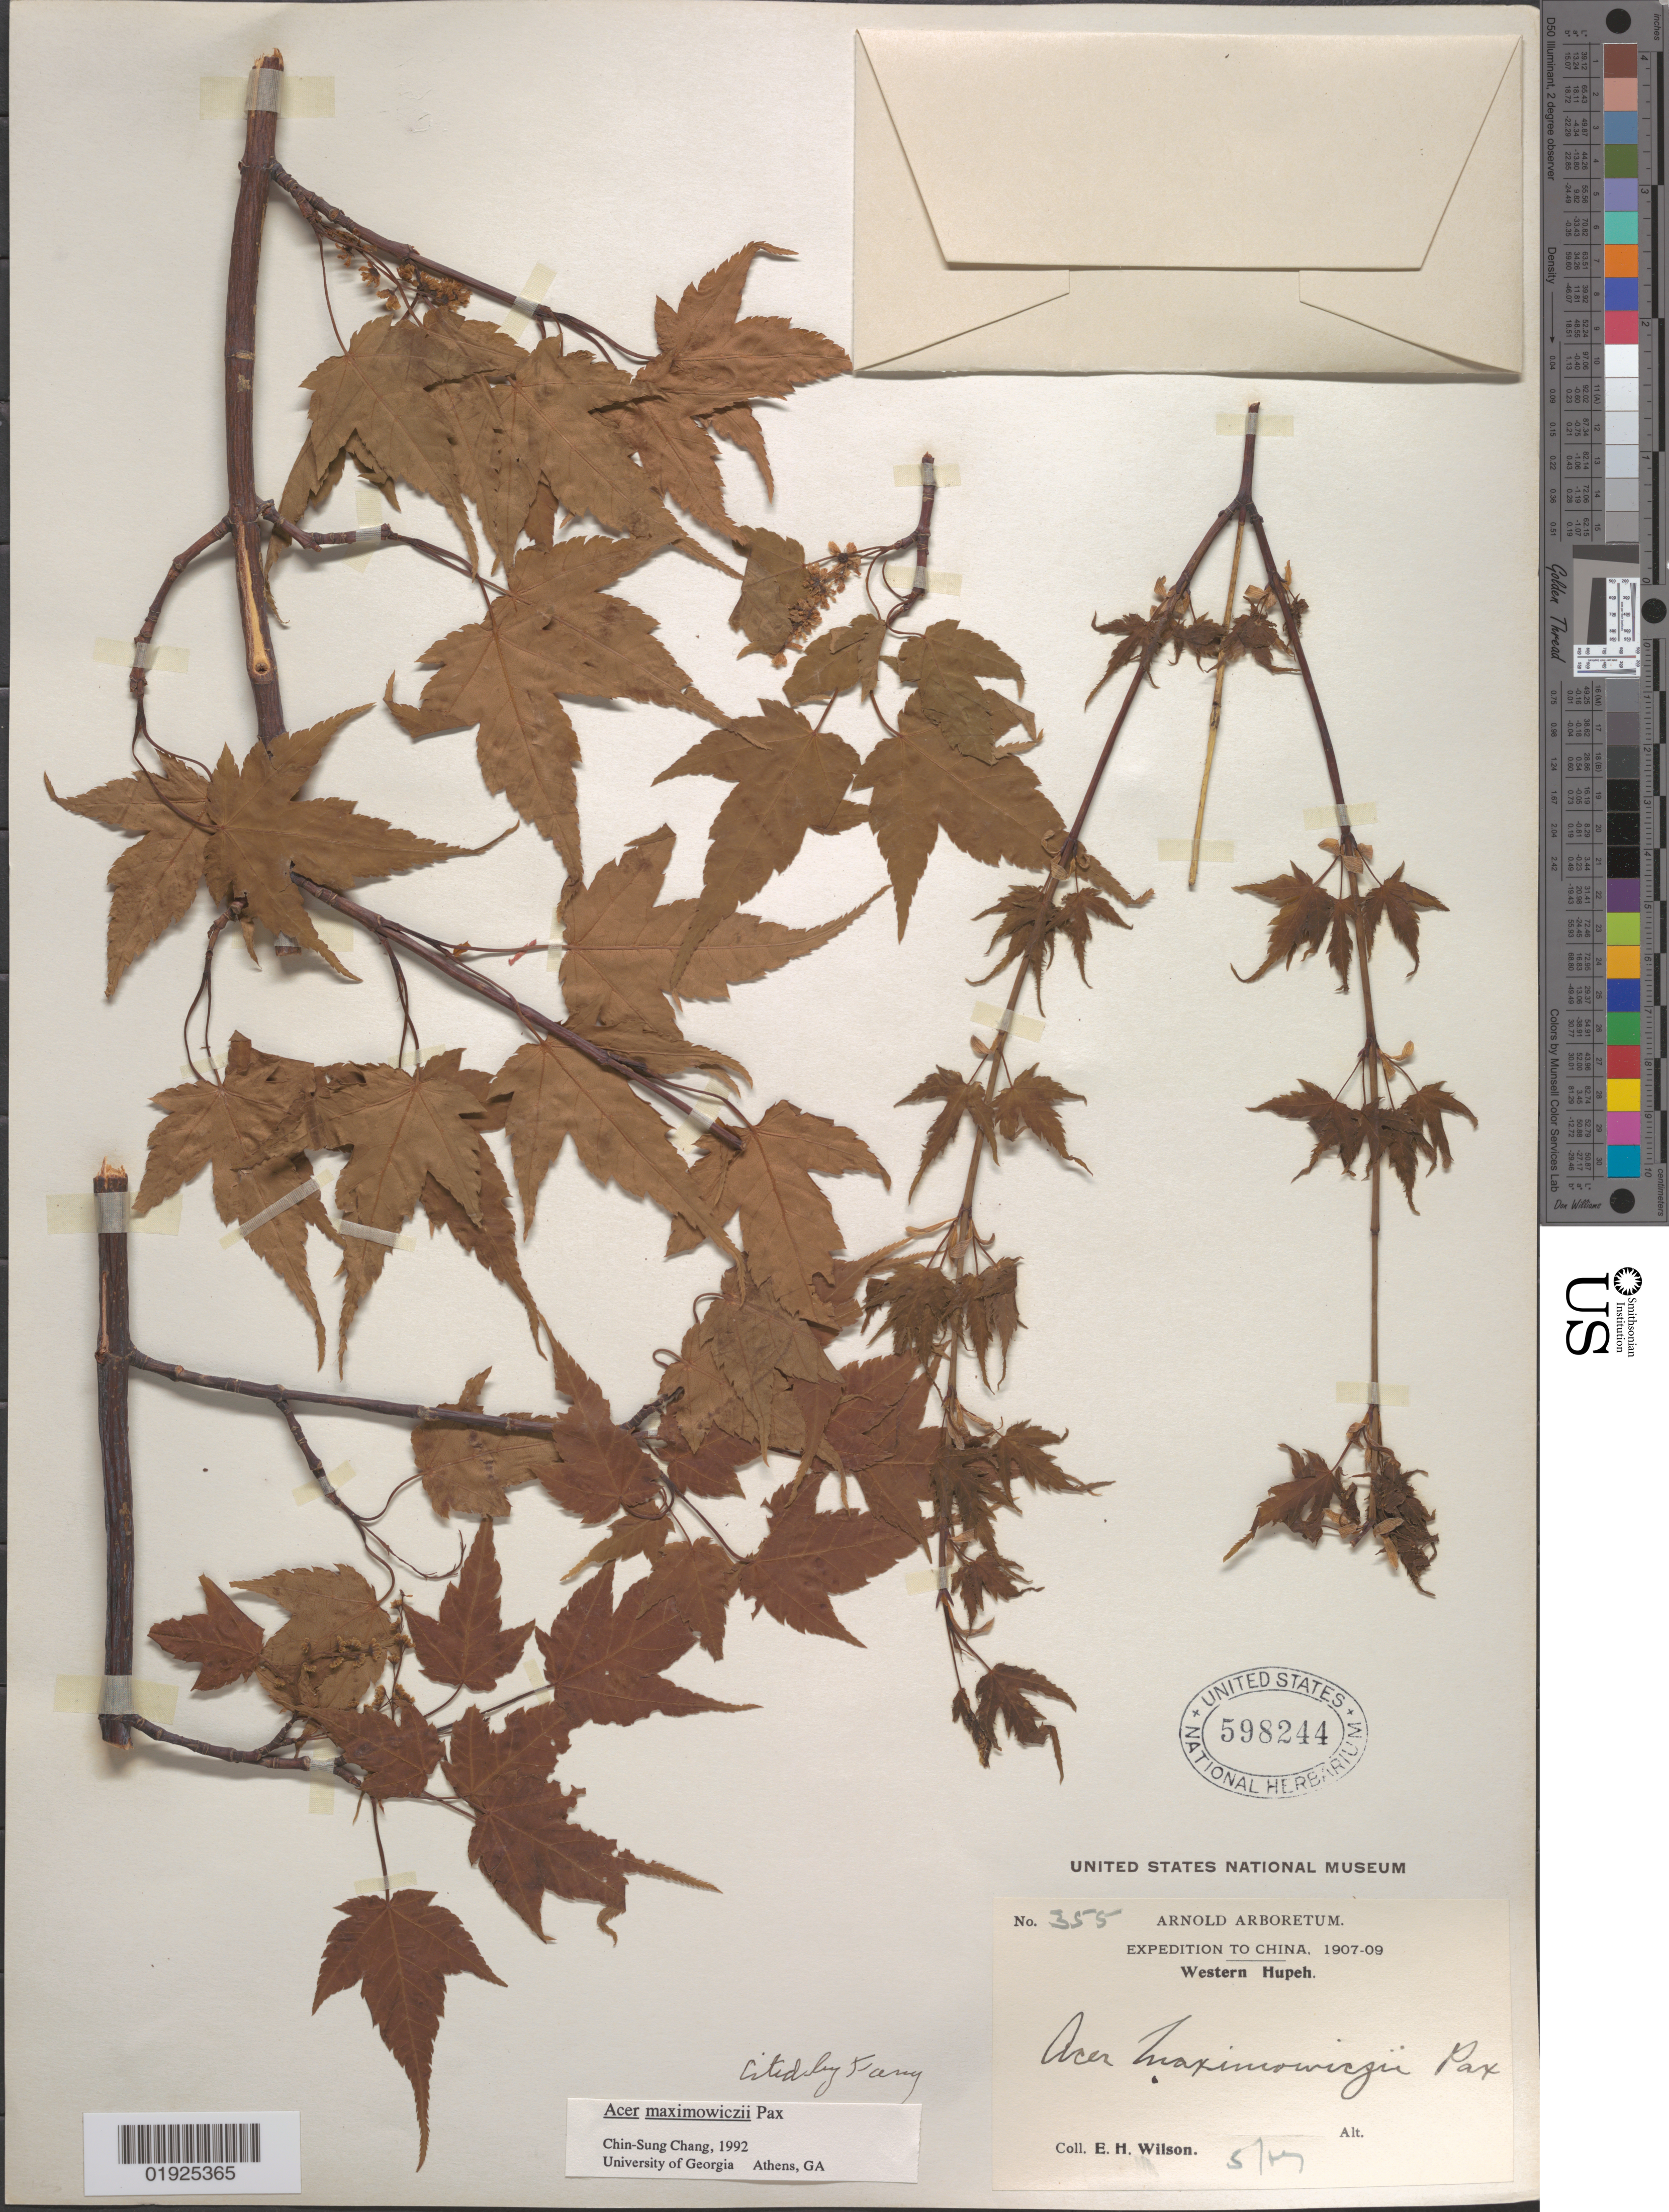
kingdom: Plantae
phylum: Tracheophyta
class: Magnoliopsida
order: Sapindales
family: Sapindaceae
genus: Acer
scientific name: Acer pectinatum subsp. maximowiczii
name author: (Pax) A.E. Murray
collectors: E. H. Wilson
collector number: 355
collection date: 1907-05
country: China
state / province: Hubei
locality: Western Hupeh [Hubei]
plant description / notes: Note: same coll. number but different dates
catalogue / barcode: US 598244